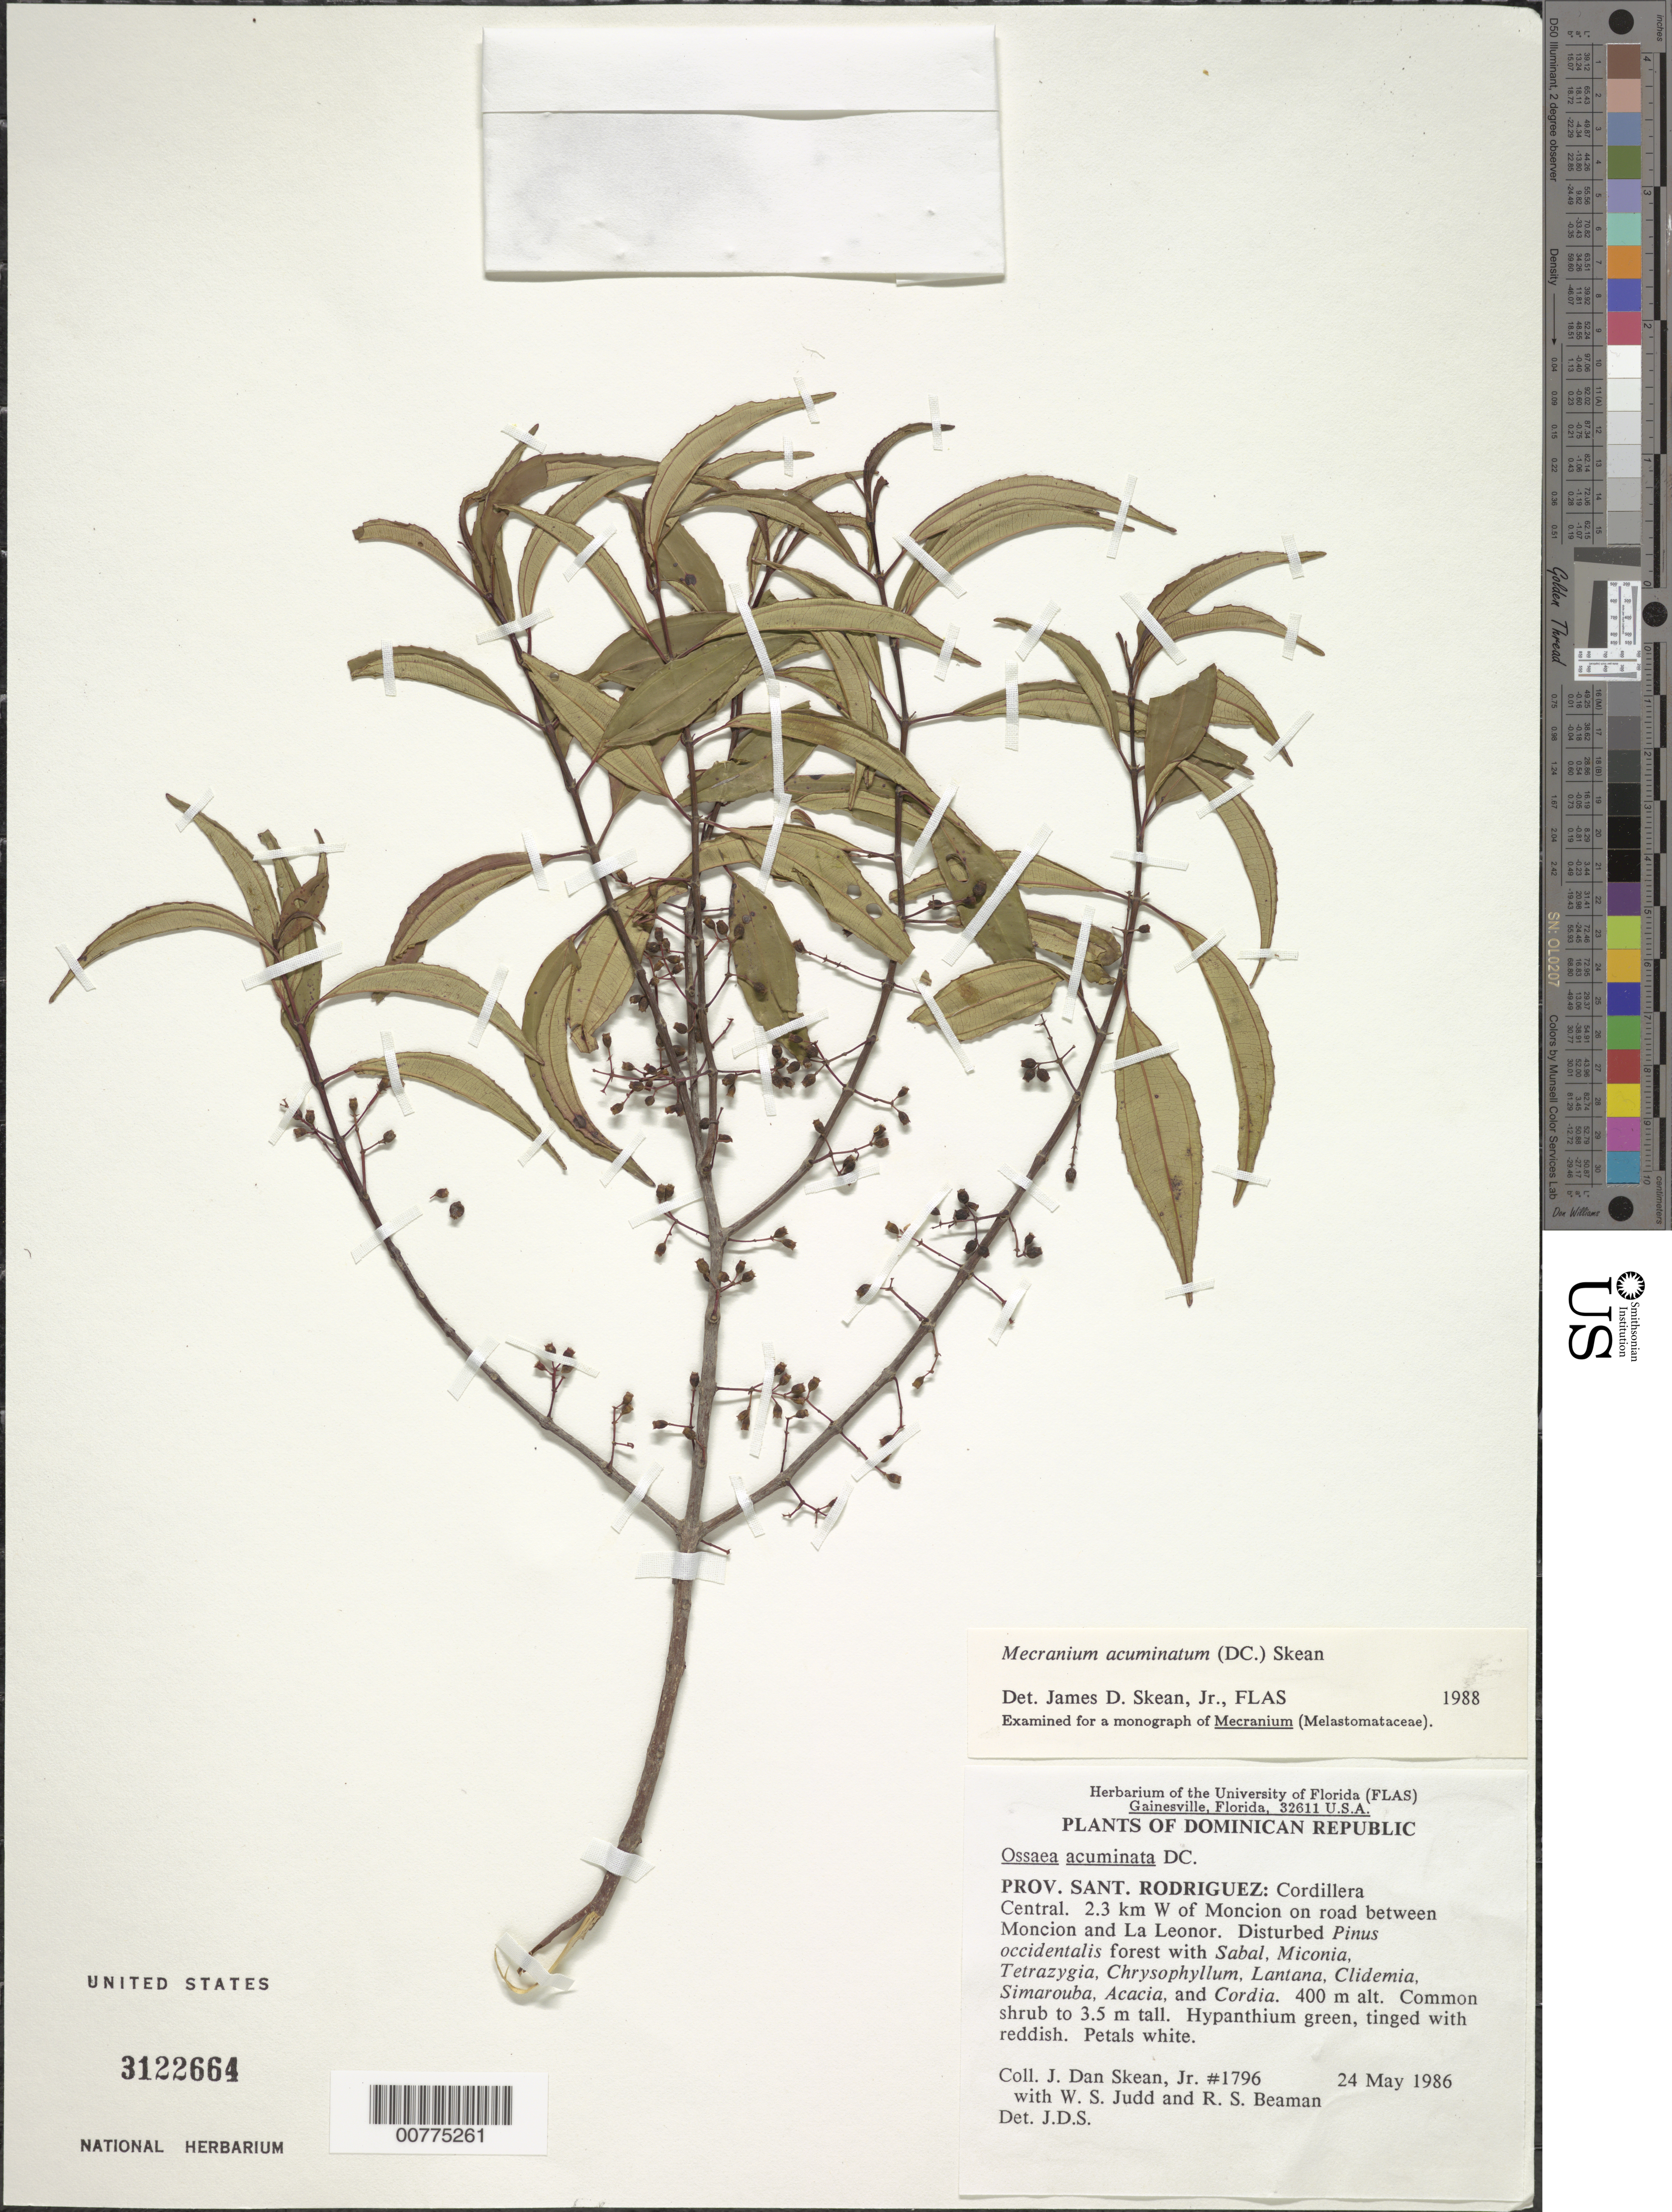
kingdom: Plantae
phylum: Tracheophyta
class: Magnoliopsida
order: Myrtales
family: Melastomataceae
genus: Mecranium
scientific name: Mecranium acuminatum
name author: (DC.) Skean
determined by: Skean, J. D., Jr.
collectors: J. D. Skean, W. S. Judd & R. S. Beaman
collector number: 1796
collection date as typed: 24 May 1986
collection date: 1986-05-24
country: Dominican Republic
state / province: Santiago Rodríguez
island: Hispaniola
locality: Cordillera Central, 2.3 km W of Moncion on road between Moncion and La Leonor.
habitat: Disturbed Pinus occidentalis forest with Sabal, Miconia, Tetrazygia, Chrysophyllum, Lantana, Clidermia, Simarouba, etc.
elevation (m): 400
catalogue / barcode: US 3122664